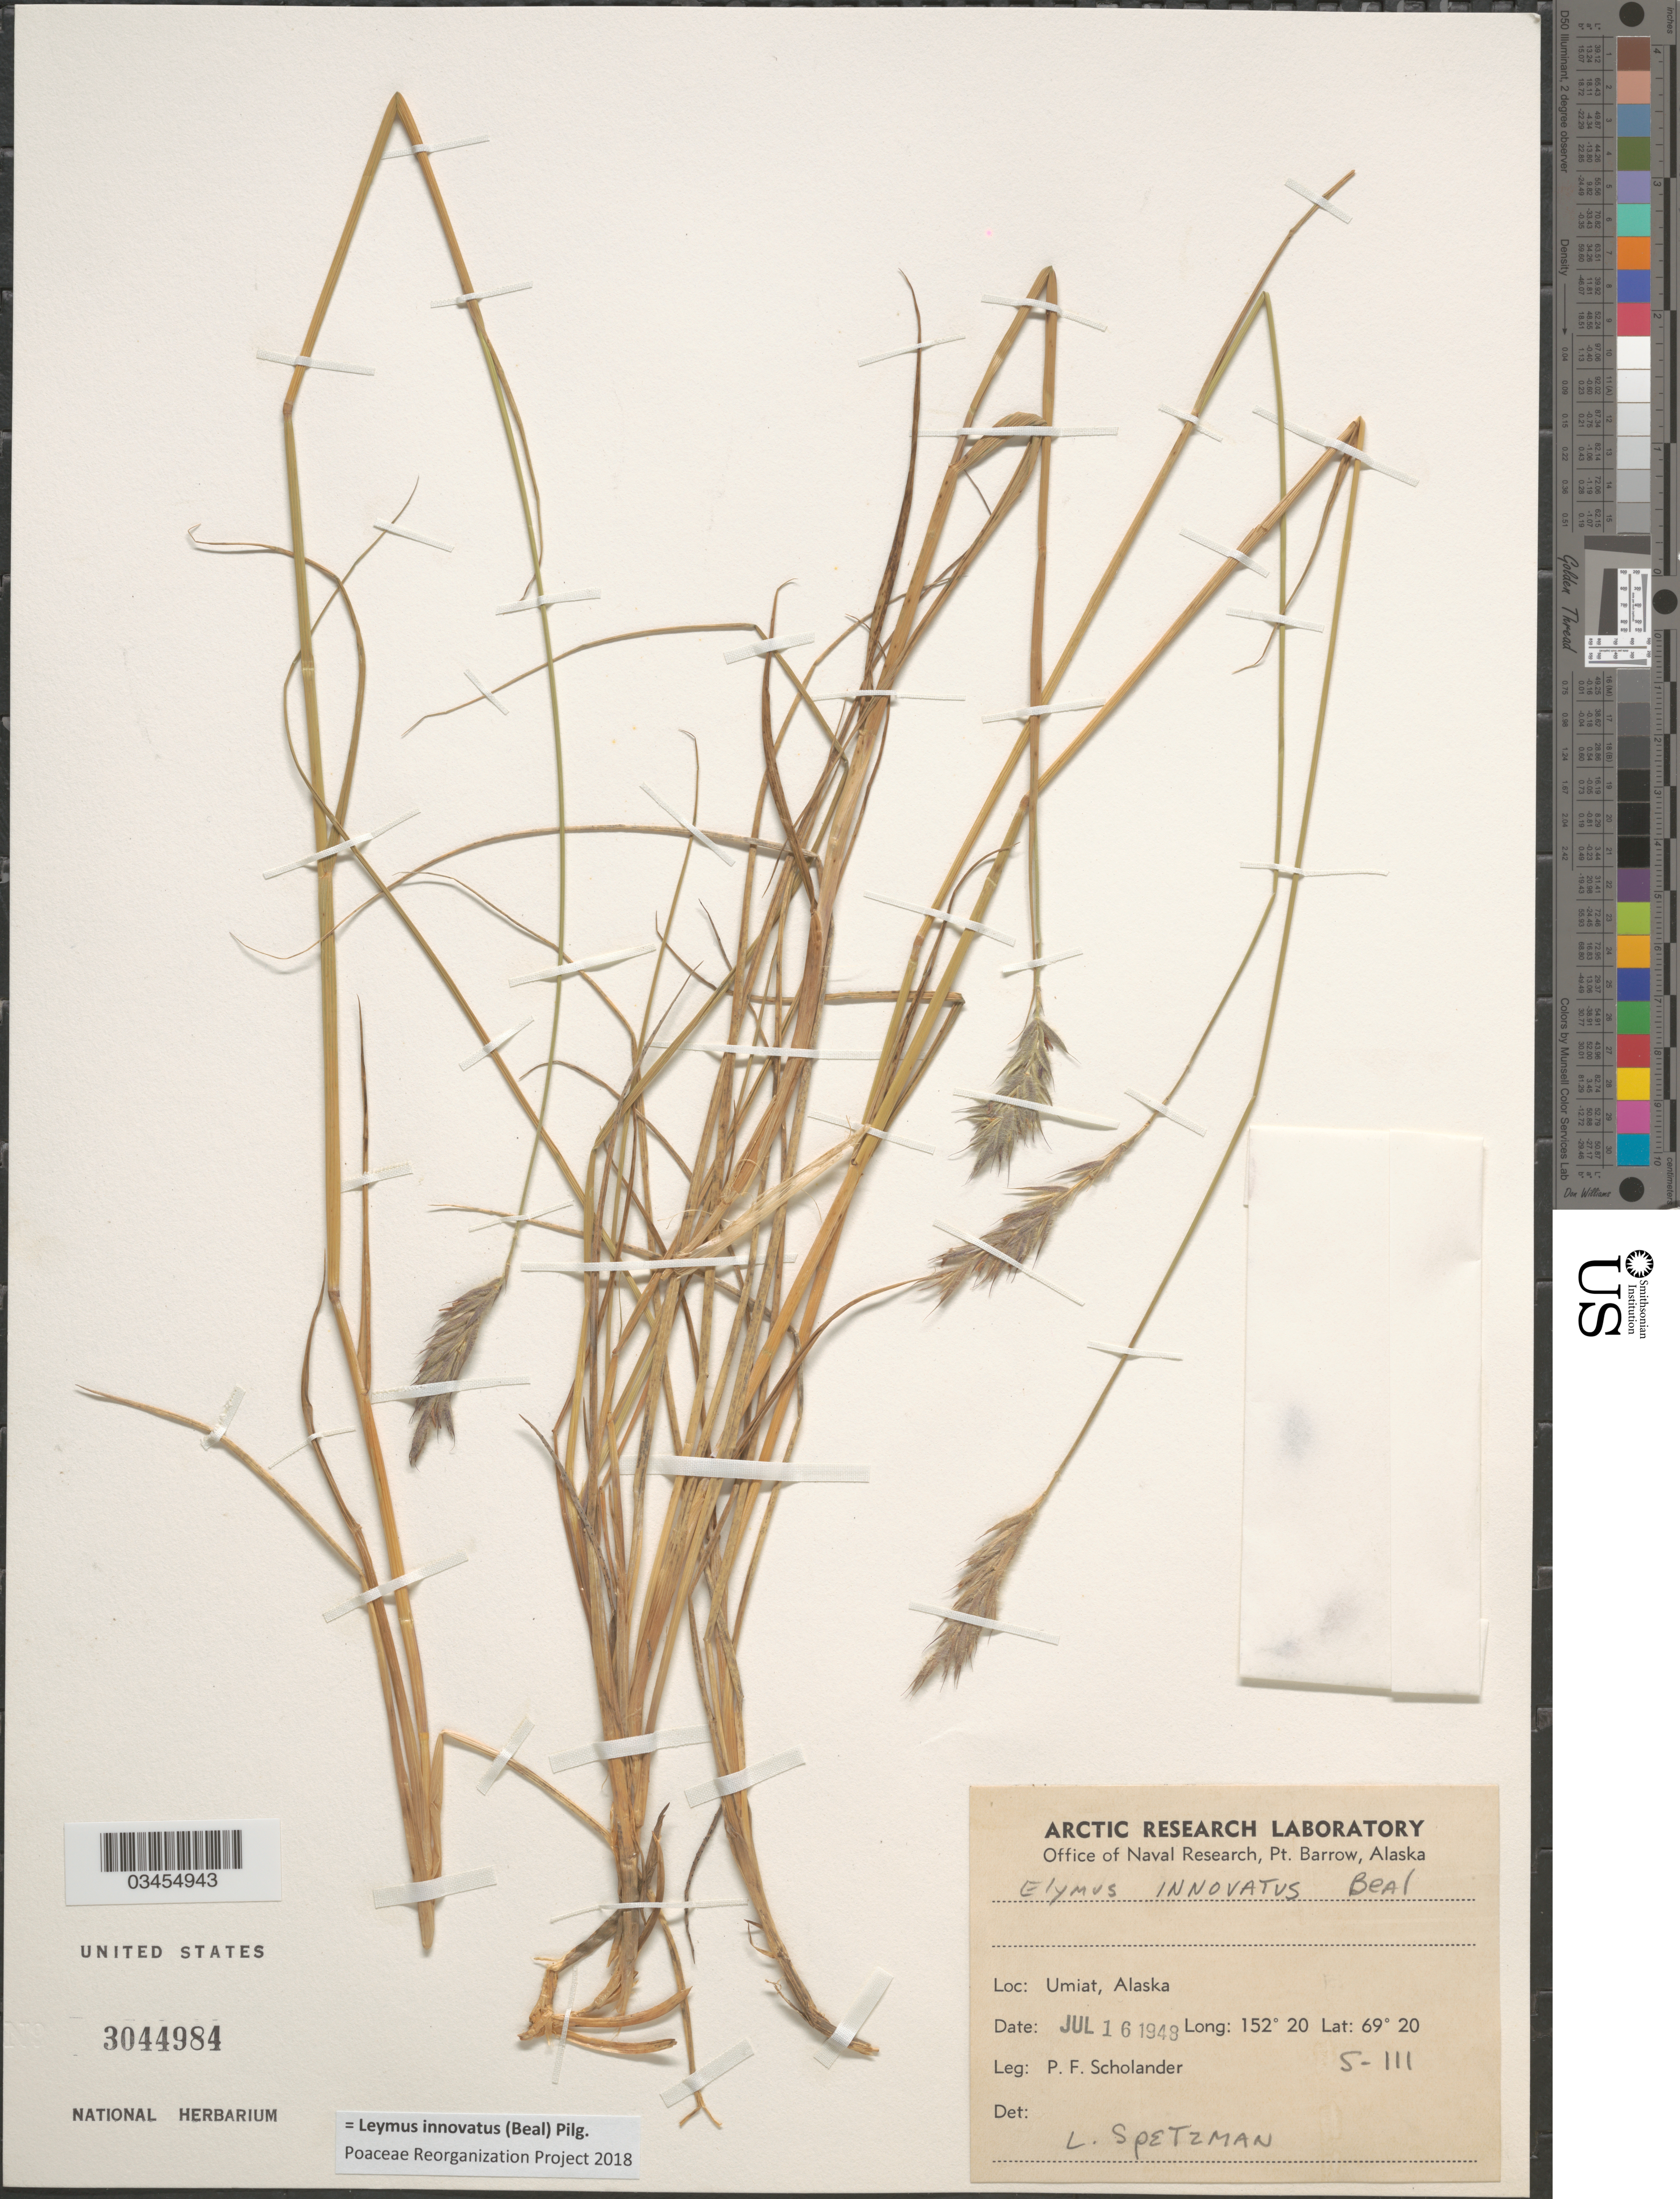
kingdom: Plantae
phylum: Tracheophyta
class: Liliopsida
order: Poales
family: Poaceae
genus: Leymus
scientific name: Leymus innovatus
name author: (W.J. Beal) Pilg.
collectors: P. Scholander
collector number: S-111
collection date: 1948-07-16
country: United States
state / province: Alaska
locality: Umiat.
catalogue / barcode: US 3044984